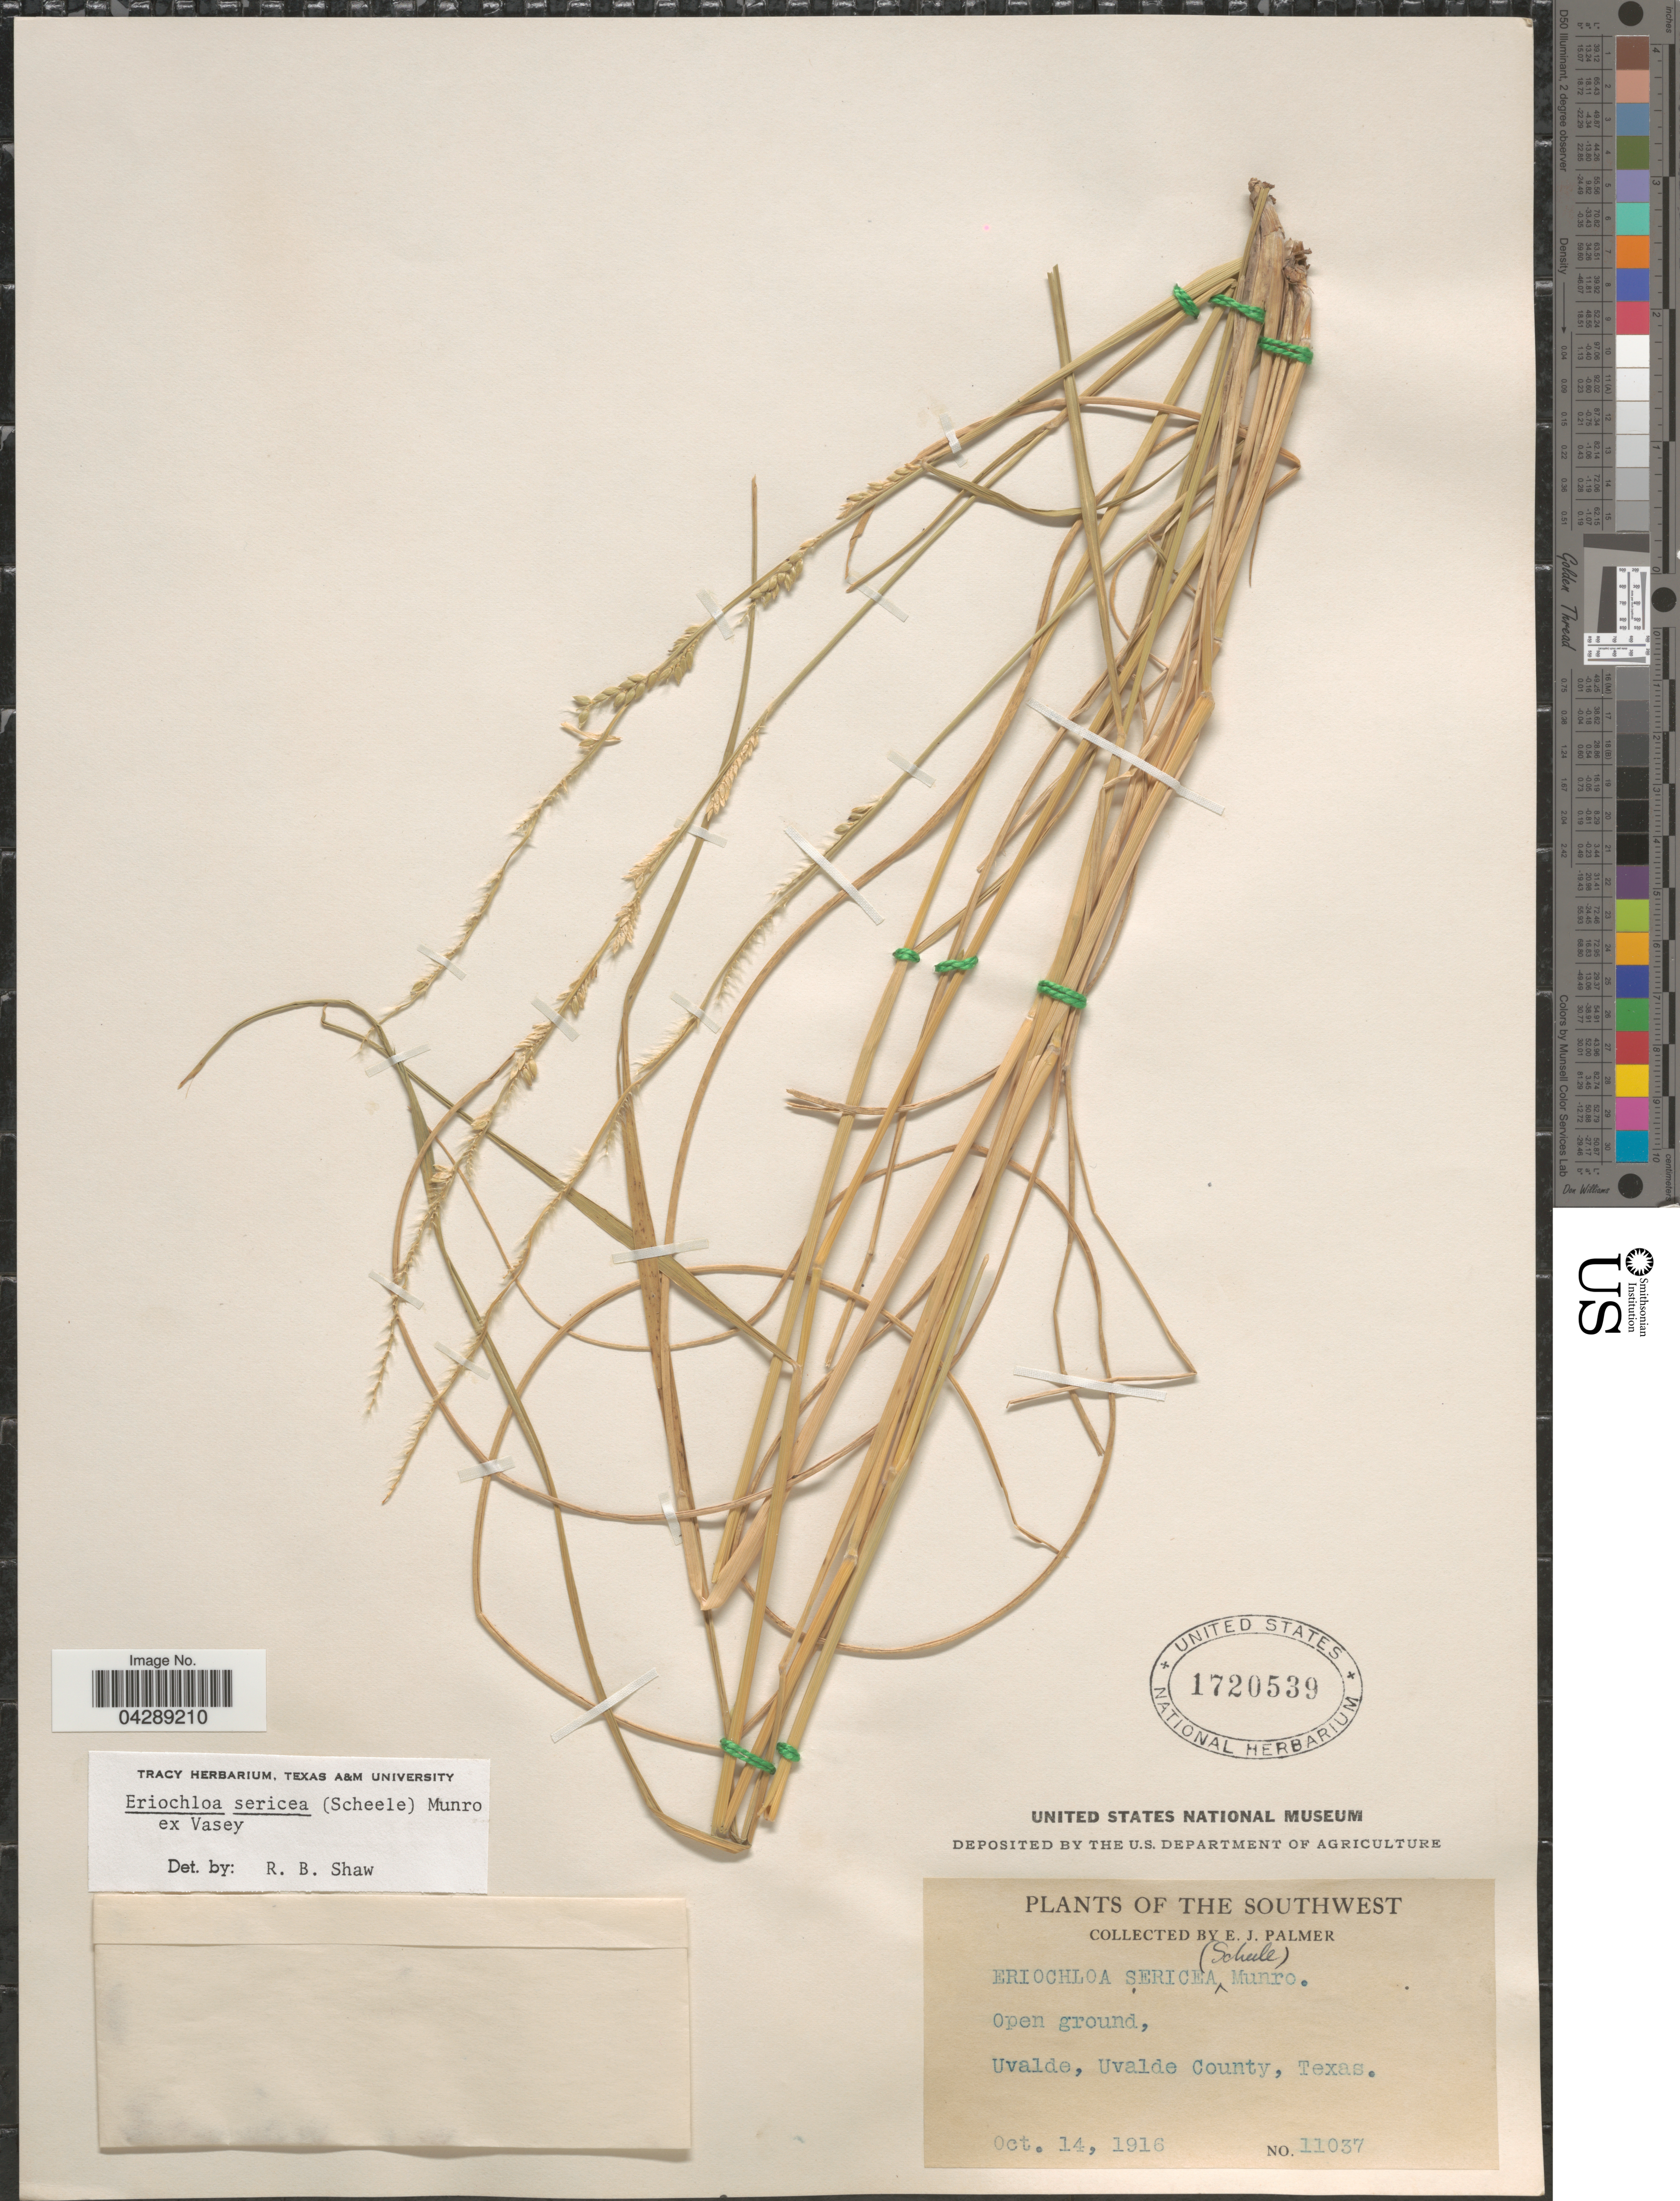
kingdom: Plantae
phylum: Tracheophyta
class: Liliopsida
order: Poales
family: Poaceae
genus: Eriochloa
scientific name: Eriochloa sericea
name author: (Scheele) Munro ex Vasey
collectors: E. J. Palmer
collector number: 11037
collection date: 1916-10-14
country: United States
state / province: Texas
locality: The Southwest. Open ground, Uvalde, Uvalde County.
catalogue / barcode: US 1720539